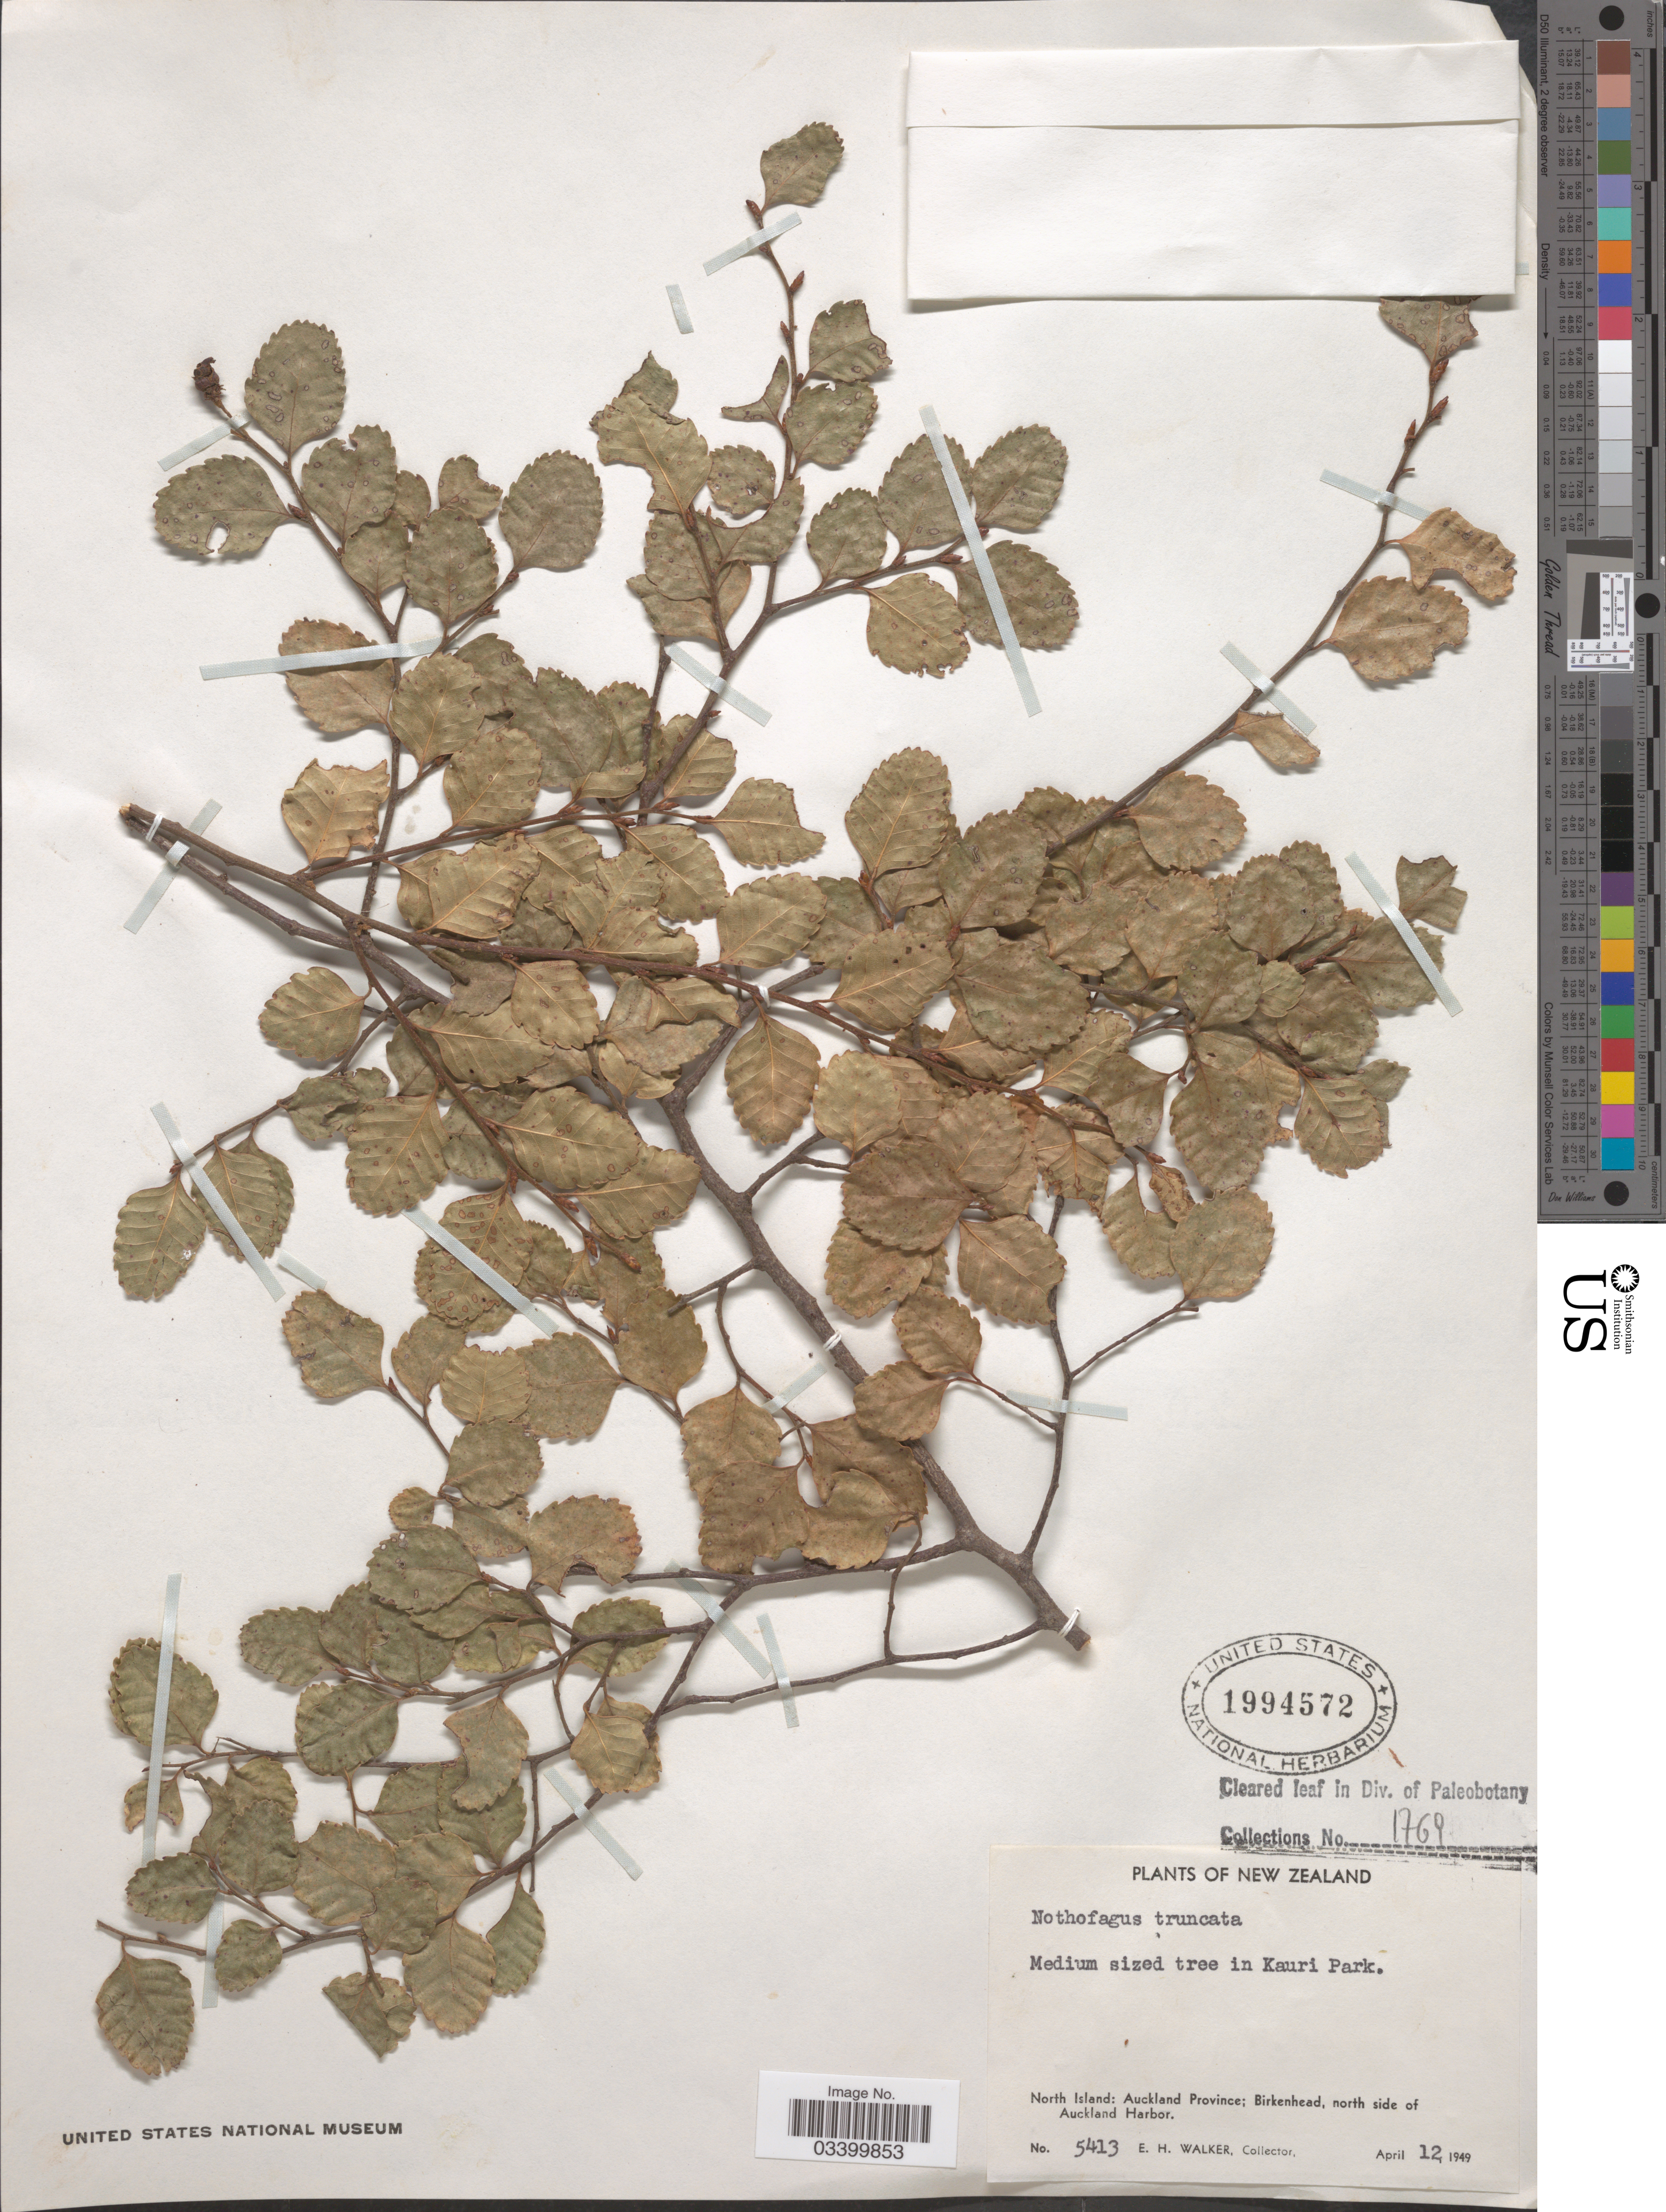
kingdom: Plantae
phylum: Tracheophyta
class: Magnoliopsida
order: Fagales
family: Nothofagaceae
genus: Nothofagus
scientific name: Nothofagus truncata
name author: (Colenso) Cockayne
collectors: E. H. Walker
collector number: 5413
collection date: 1949-04-12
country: New Zealand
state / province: Auckland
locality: Medium sized tree in Kauri Park. North Island: Birkenhead, north side of Auckland Harbor.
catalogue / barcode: US 1994572